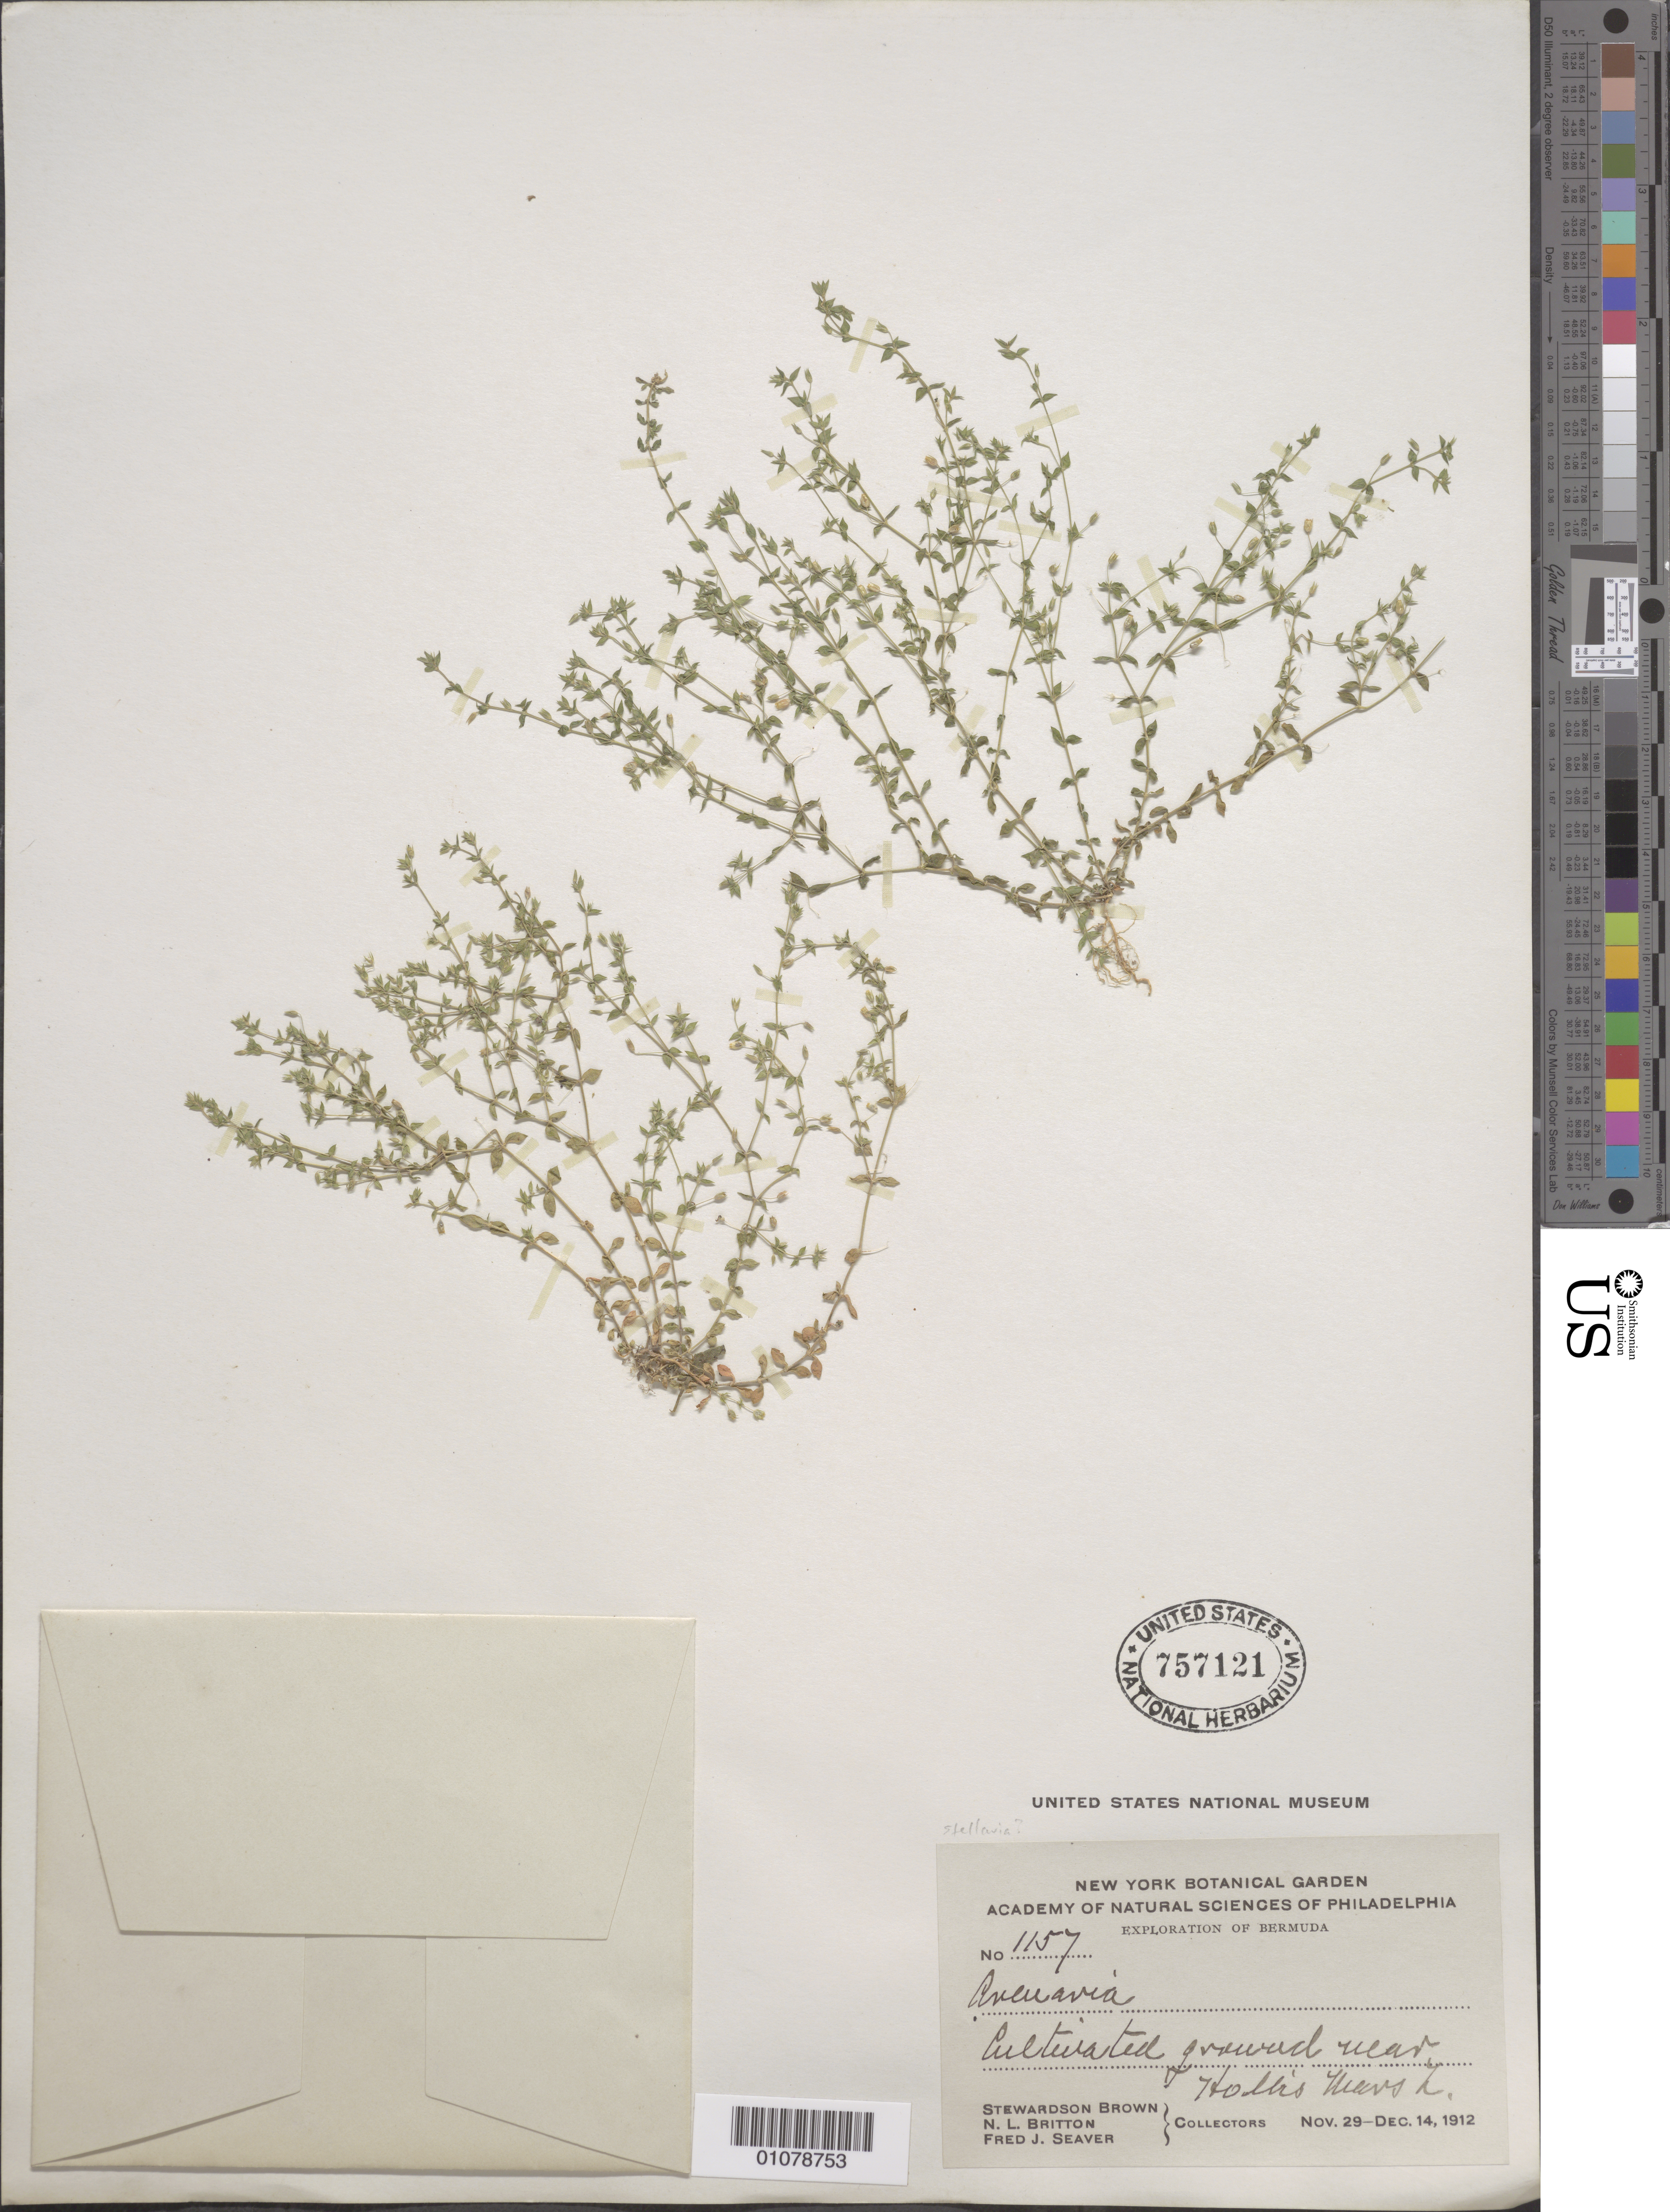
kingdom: Plantae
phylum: Tracheophyta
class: Magnoliopsida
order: Caryophyllales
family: Caryophyllaceae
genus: Arenaria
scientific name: Arenaria sp.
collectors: S. Brown, N. Britton & F. Seaver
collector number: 1157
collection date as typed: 29 Nov 1912 to 14 Dec 1912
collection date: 1912-11-29/1912-12-14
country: Bermuda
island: Bermuda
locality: Near Hollis March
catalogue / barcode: US 757121